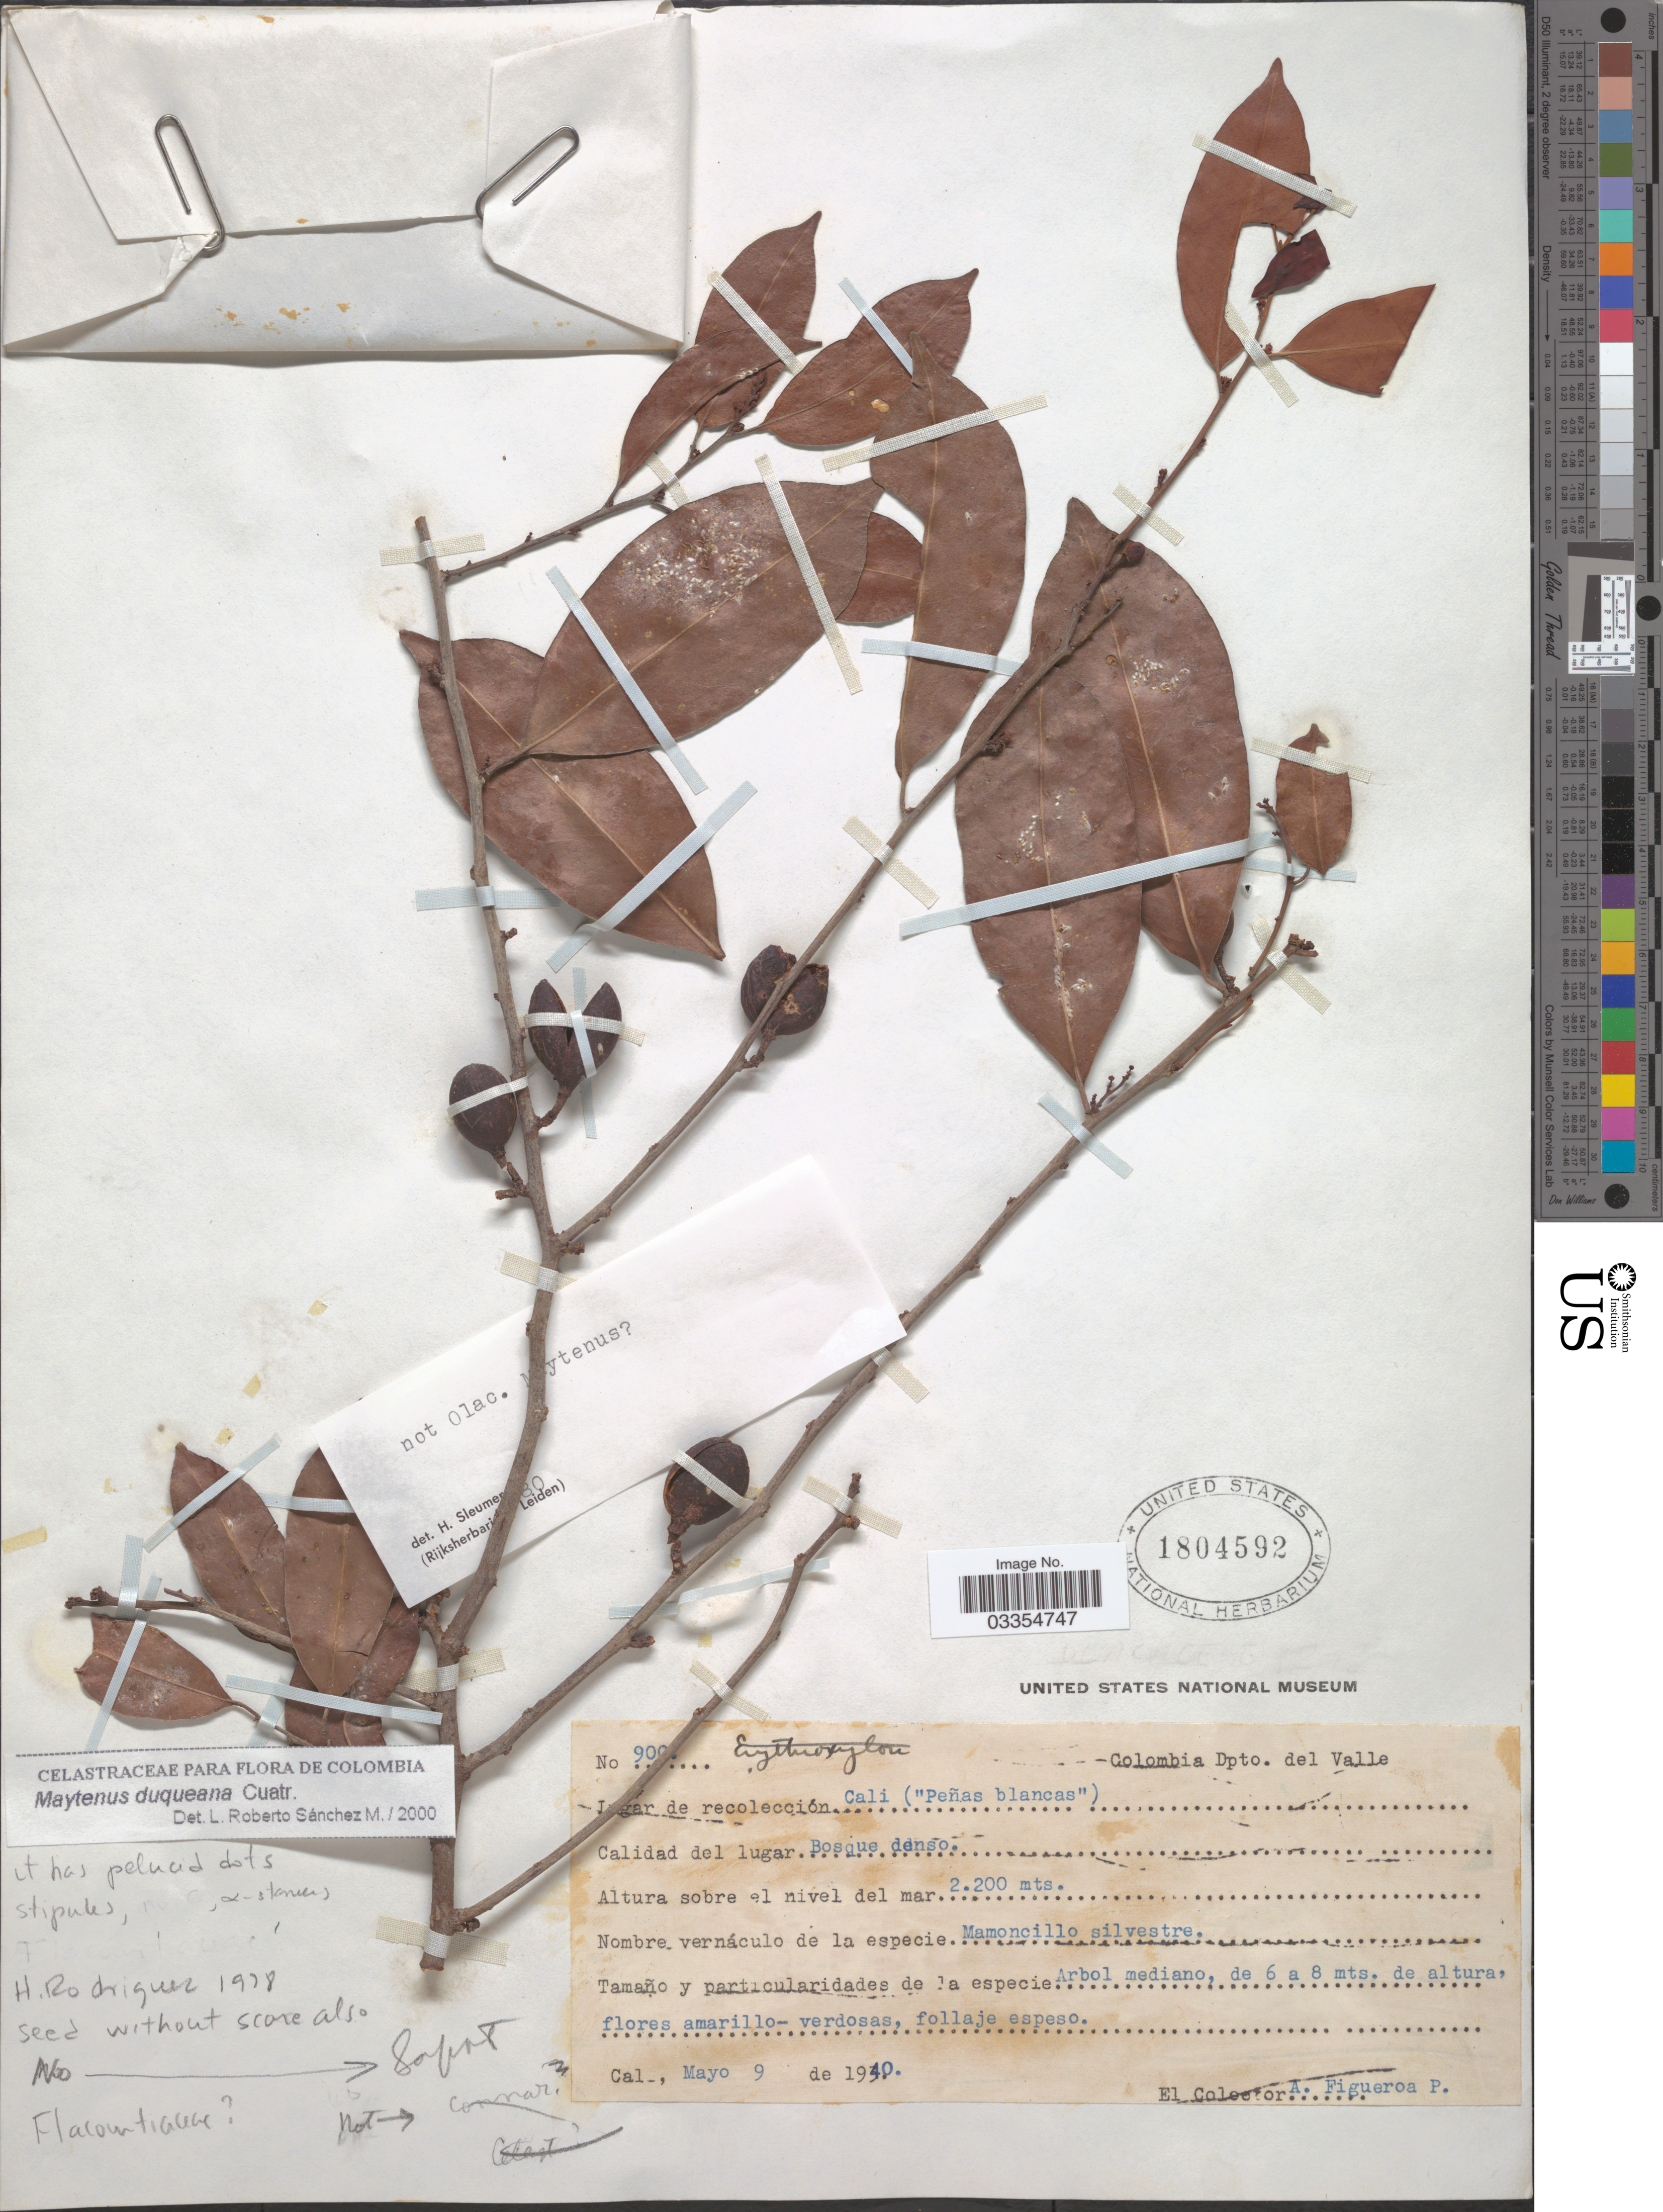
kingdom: Plantae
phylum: Tracheophyta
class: Magnoliopsida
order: Celastrales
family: Celastraceae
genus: Maytenus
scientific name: Maytenus duqeana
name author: Cuatrec.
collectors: A. Figueroa-Potes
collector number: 900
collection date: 1940-05-09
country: Colombia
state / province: Valle del Cauca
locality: Dpto. del Valle. Cali (Peñas blancas).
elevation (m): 2200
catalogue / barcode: US 1804592